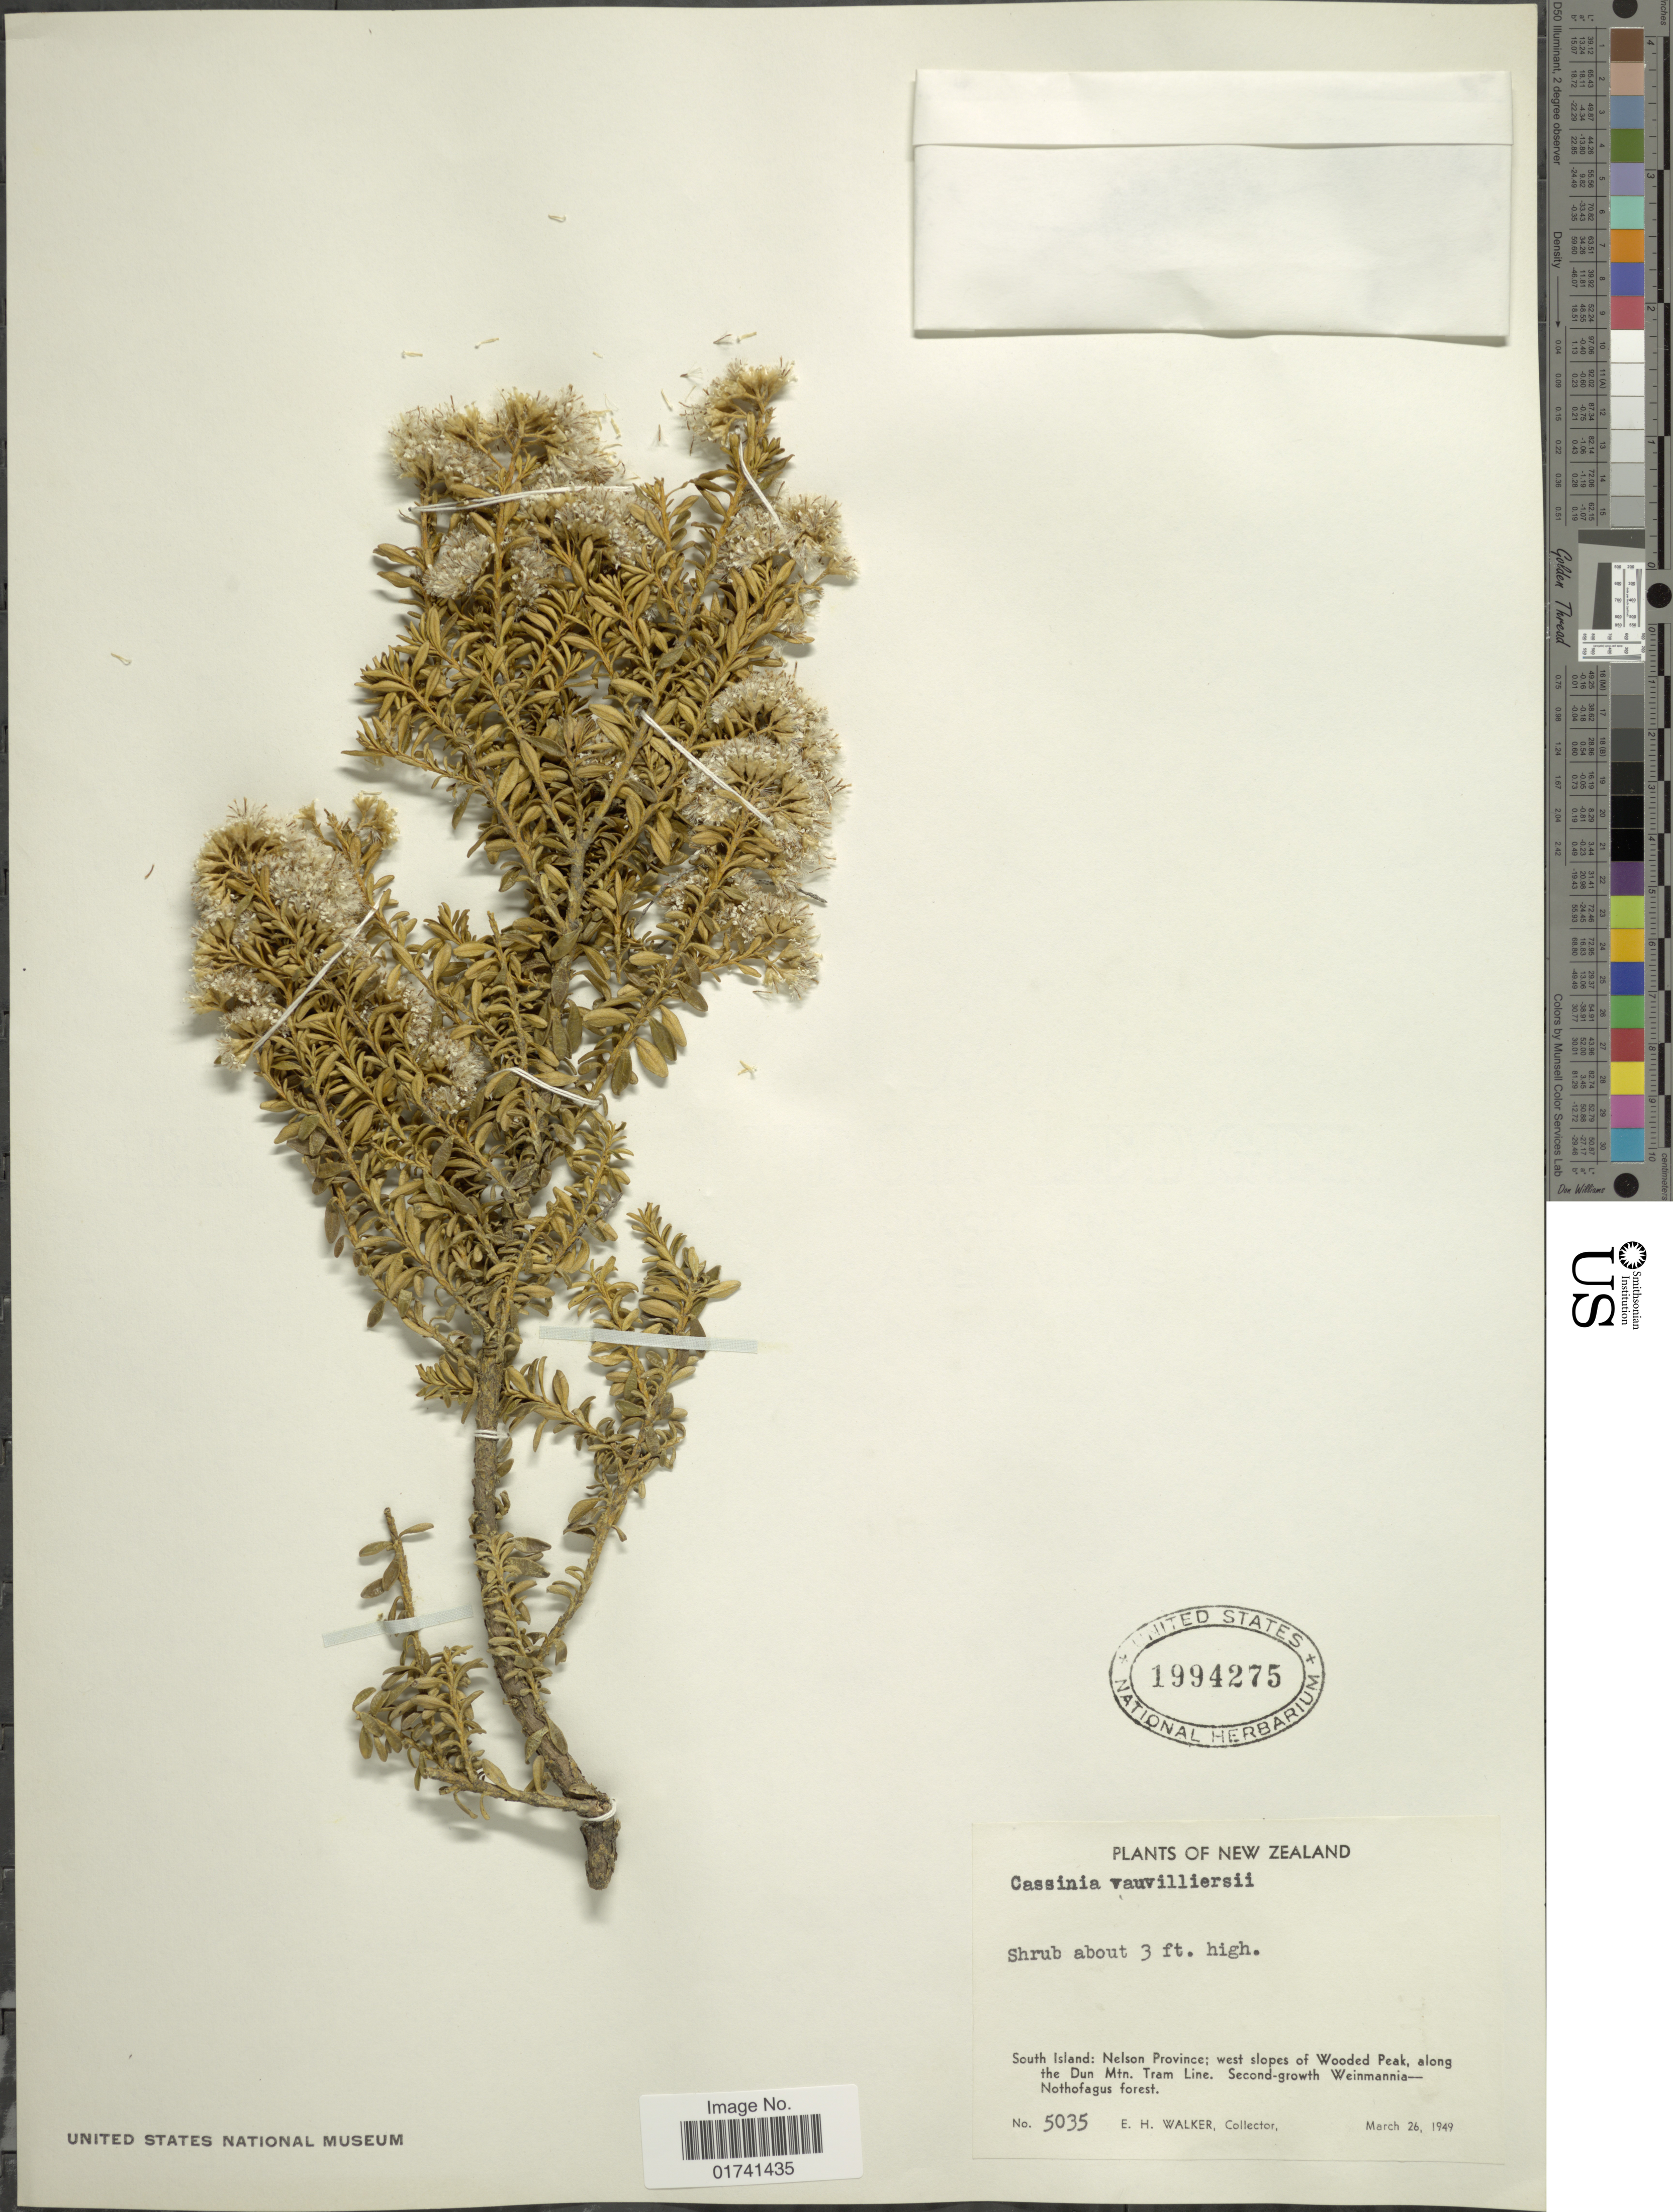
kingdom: Plantae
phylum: Tracheophyta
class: Magnoliopsida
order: Asterales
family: Asteraceae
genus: Cassinia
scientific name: Cassinia vauvilliersii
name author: Hook. f.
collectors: E. H. Walker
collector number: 5053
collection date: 1949-03-26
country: New Zealand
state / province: Nelson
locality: South Island; west slopes of Wooded Peak, along the Dun Mtn. Tram Line.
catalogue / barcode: US 1994275